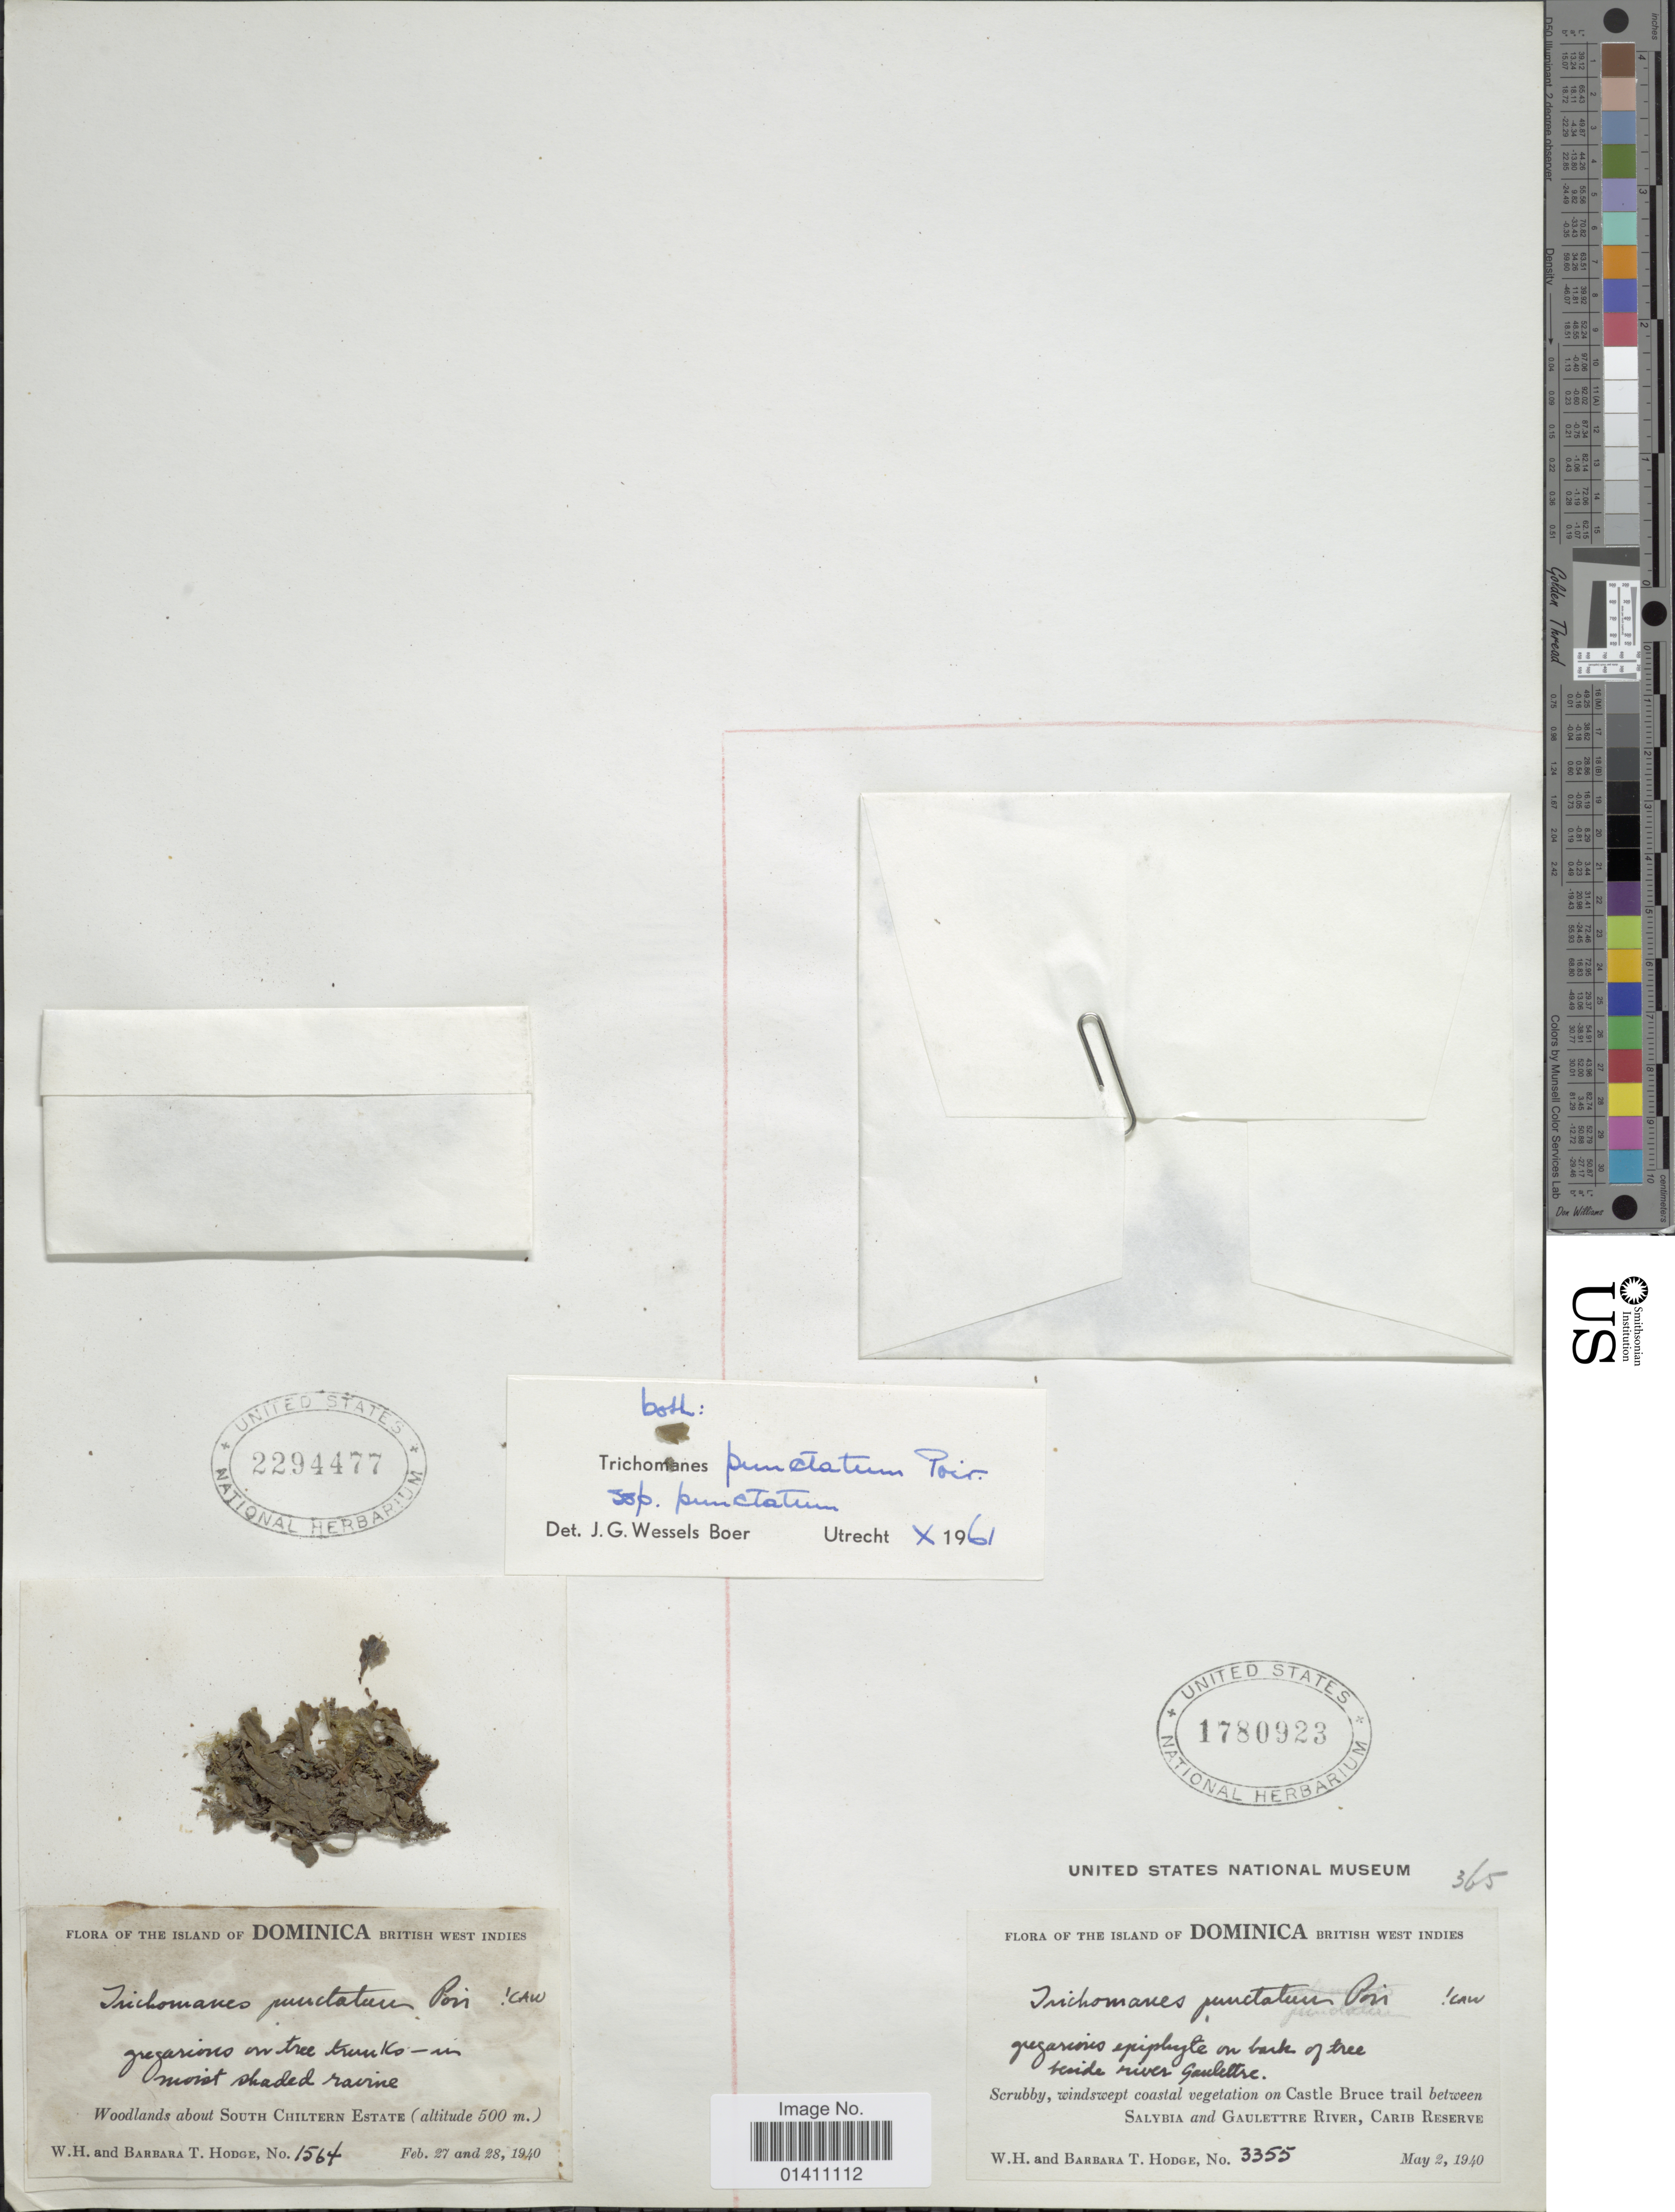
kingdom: Plantae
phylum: Tracheophyta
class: Polypodiopsida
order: Hymenophyllales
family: Hymenophyllaceae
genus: Didymoglossum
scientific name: Didymoglossum punctatum subsp. punctatum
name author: (Poir.) Desv.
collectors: W. Hodge & B. Hodge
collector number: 1564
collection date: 1940-02-27/1940-02-28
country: Dominica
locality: British West Indies. Woodlands about South Chiltern Estate.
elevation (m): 500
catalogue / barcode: US 2294477-2